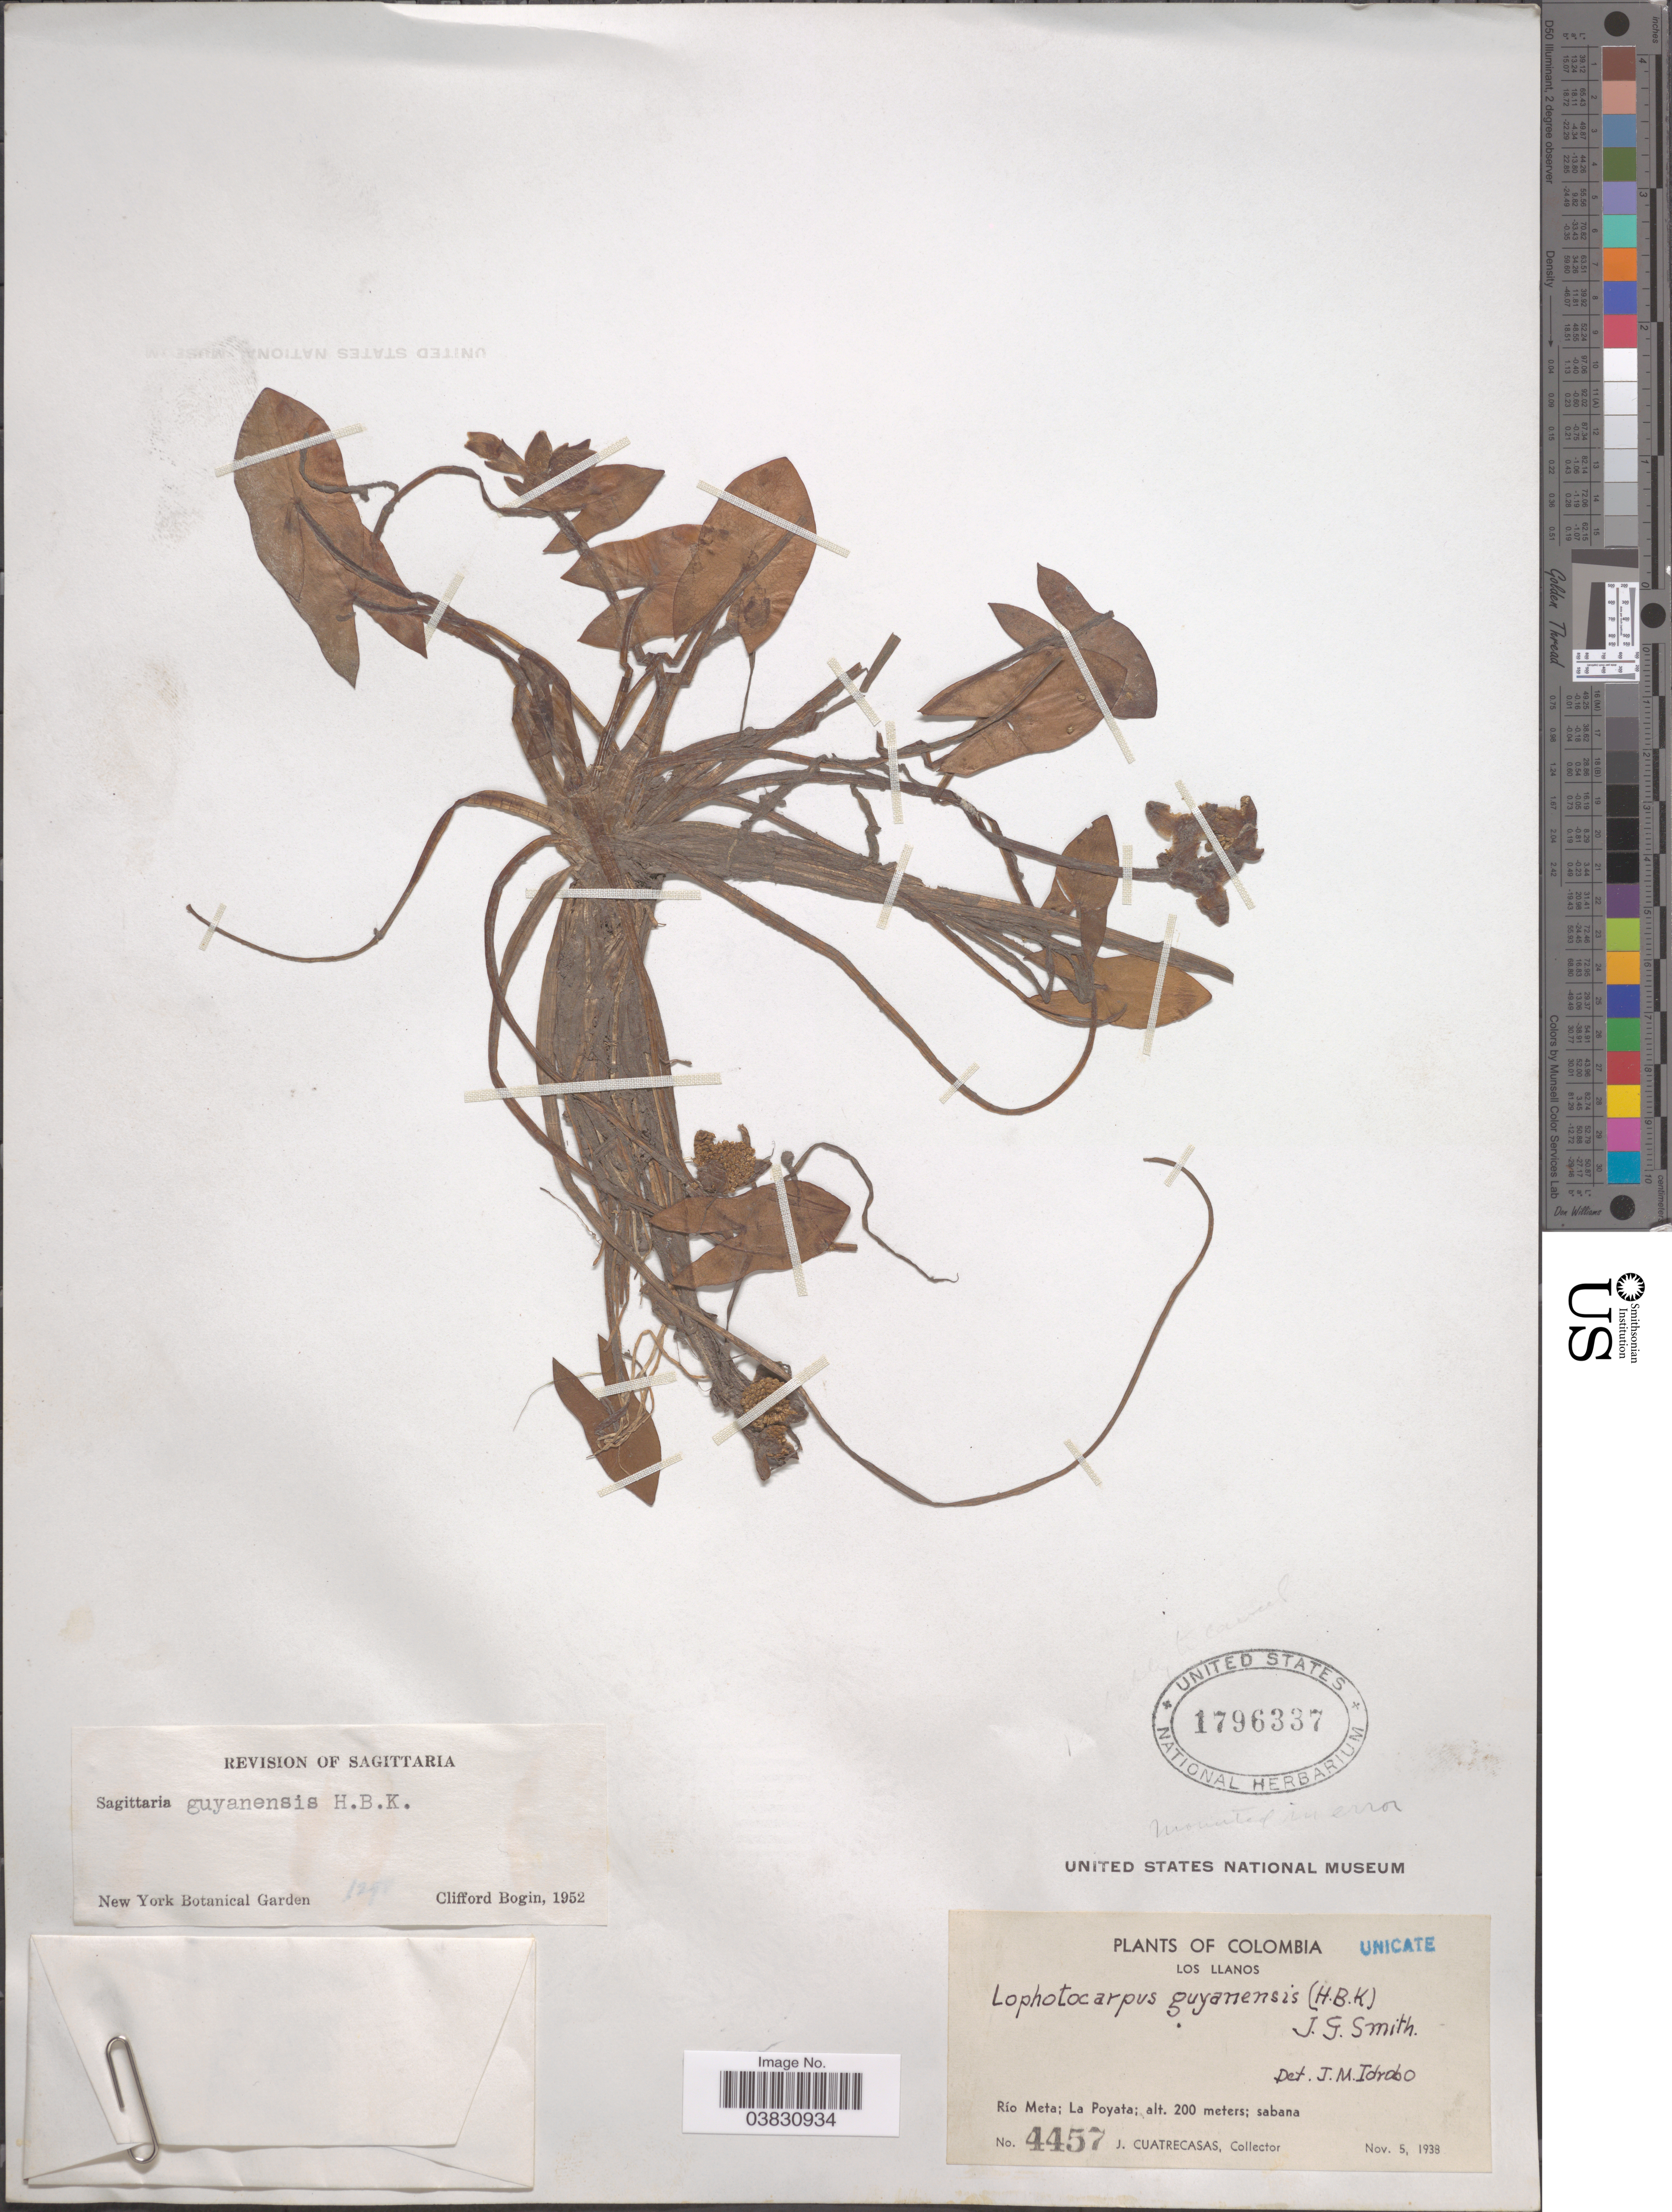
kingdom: Plantae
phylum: Tracheophyta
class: Liliopsida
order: Alismatales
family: Alismataceae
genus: Sagittaria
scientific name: Sagittaria guayanensis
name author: Kunth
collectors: J. Cuatrecasas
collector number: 4457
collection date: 1938-11-05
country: Colombia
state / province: Meta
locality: Los Llanos. Río Meta; La Poyata; sabana.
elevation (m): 200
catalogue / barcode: US 1796337